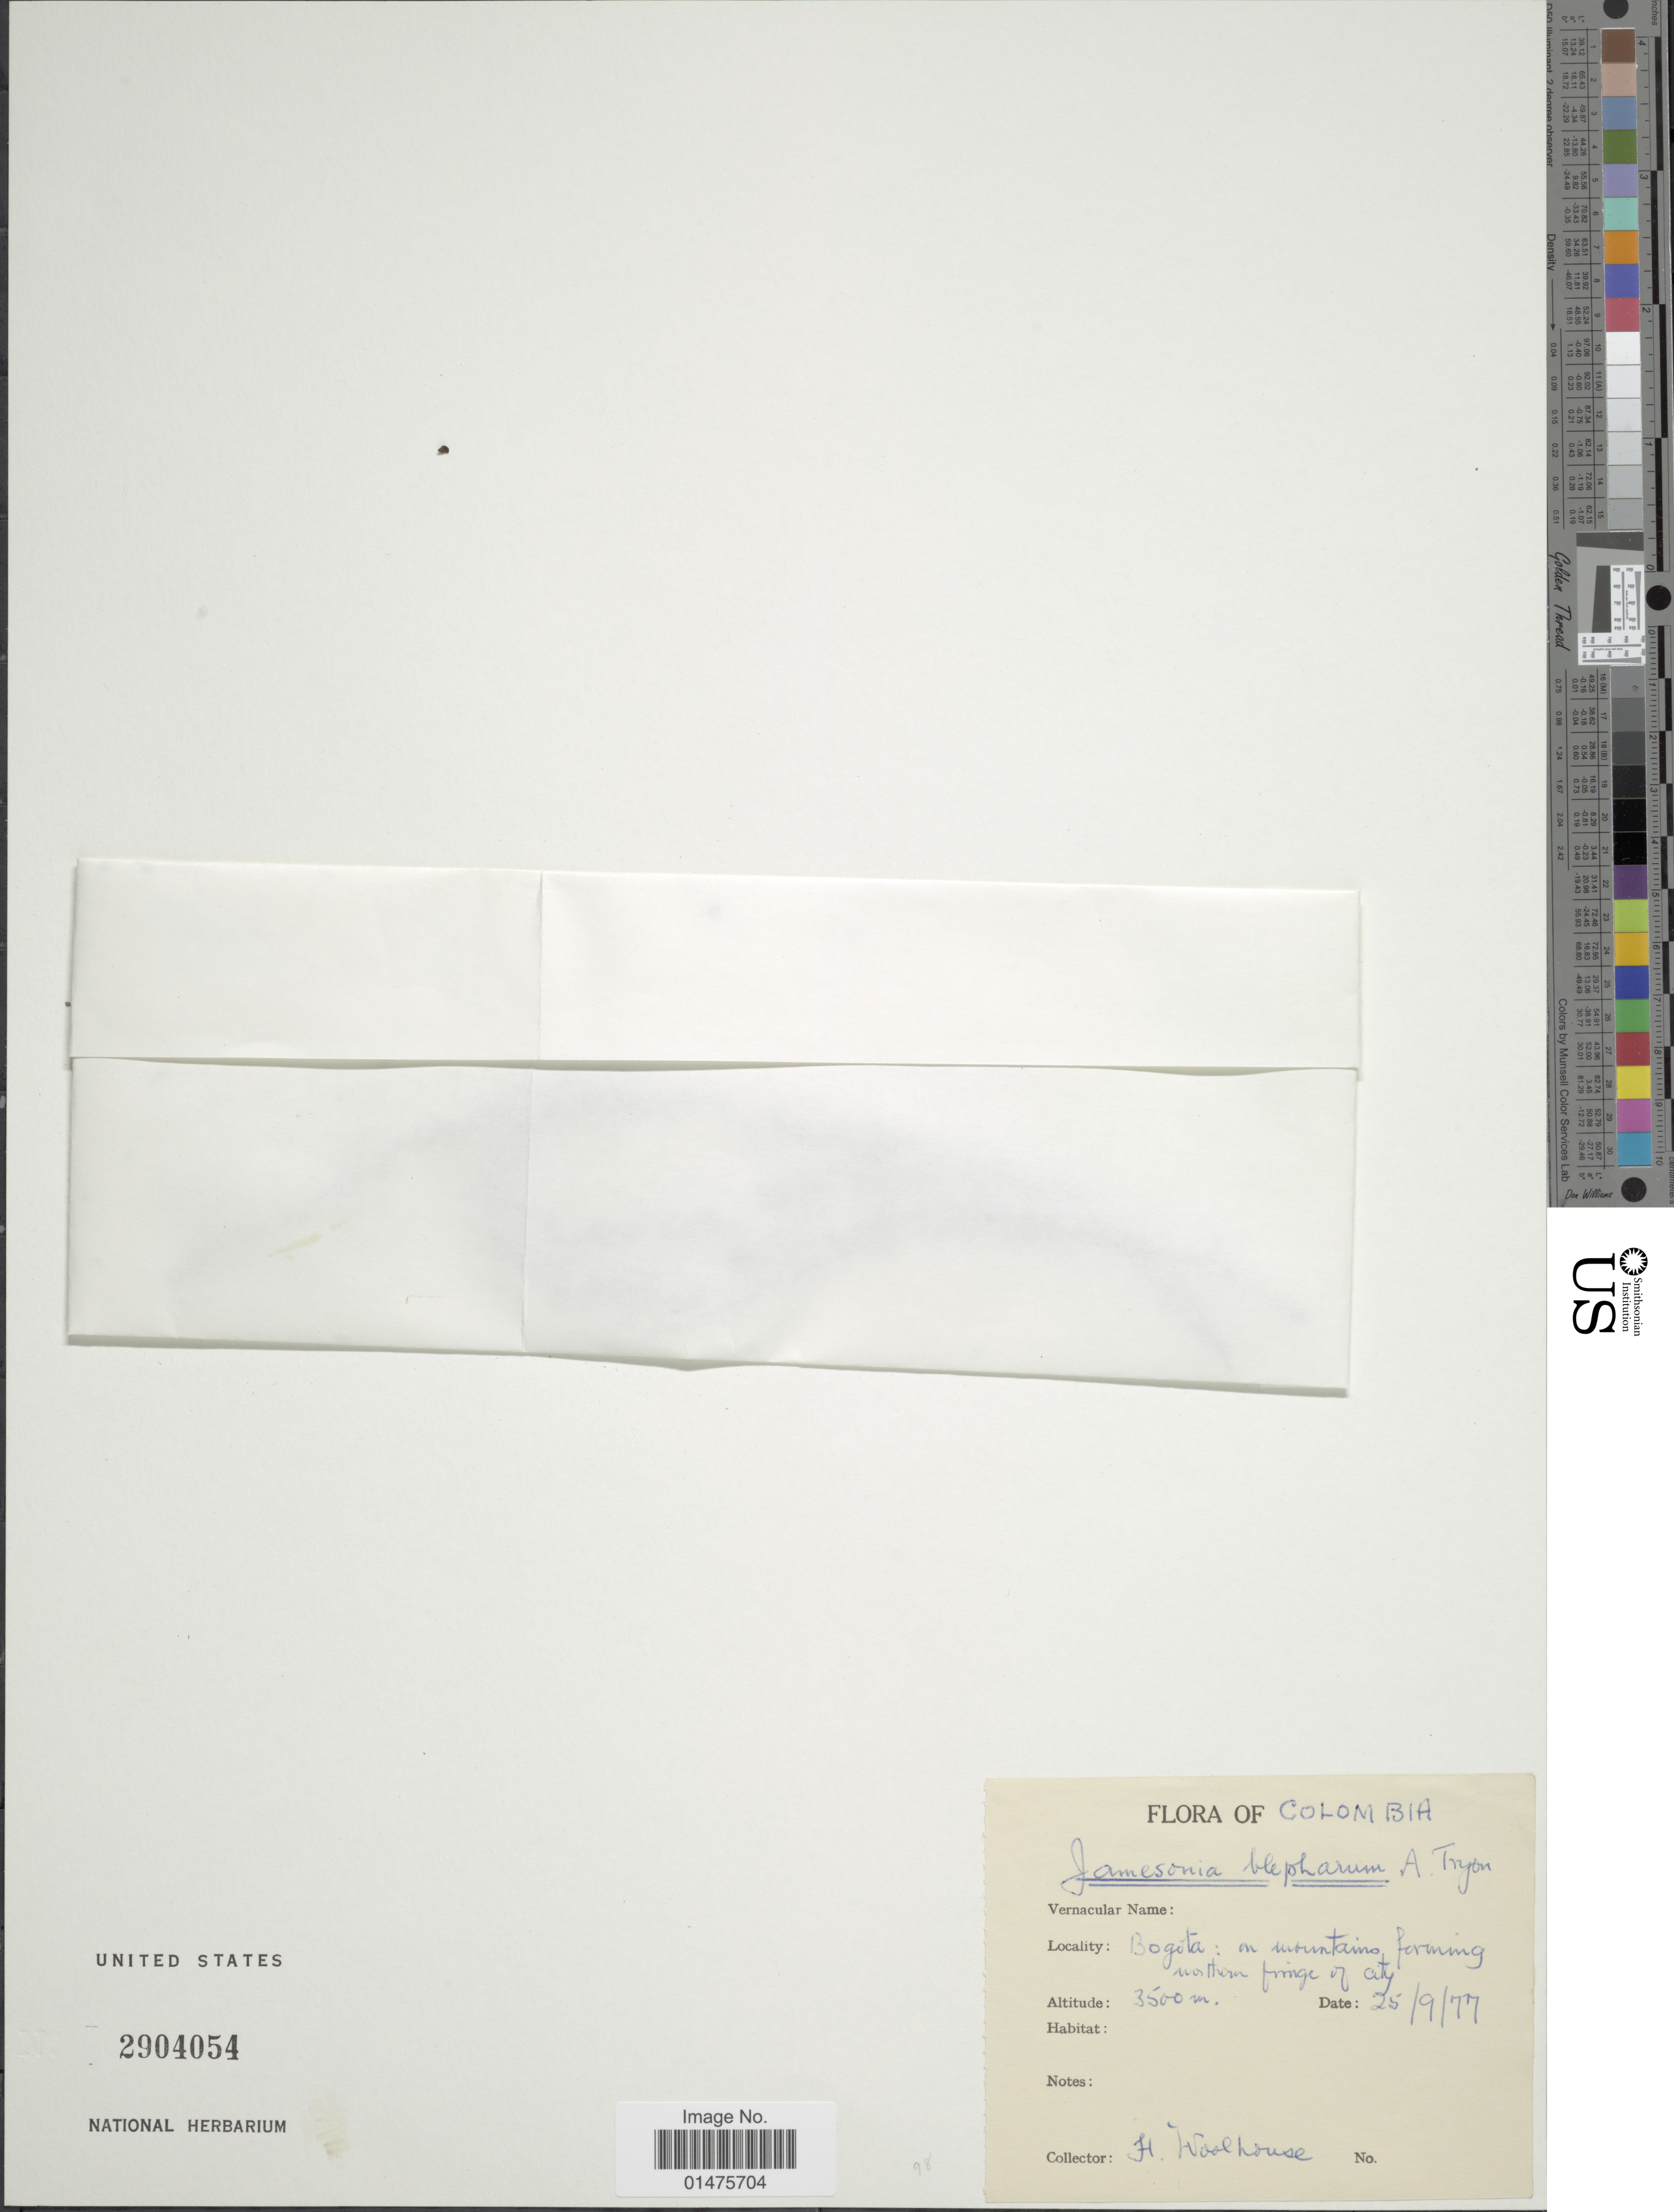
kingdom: Plantae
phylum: Tracheophyta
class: Polypodiopsida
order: Polypodiales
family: Pteridaceae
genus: Jamesonia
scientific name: Jamesonia blepharum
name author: A.F. Tryon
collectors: H. Woolhouse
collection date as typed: Transcribed d/m/y: 25/9/7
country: Colombia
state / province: Bogota D.C.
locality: Bogota: on mountains, formering northern fringe of city.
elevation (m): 3500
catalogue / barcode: US 2904054